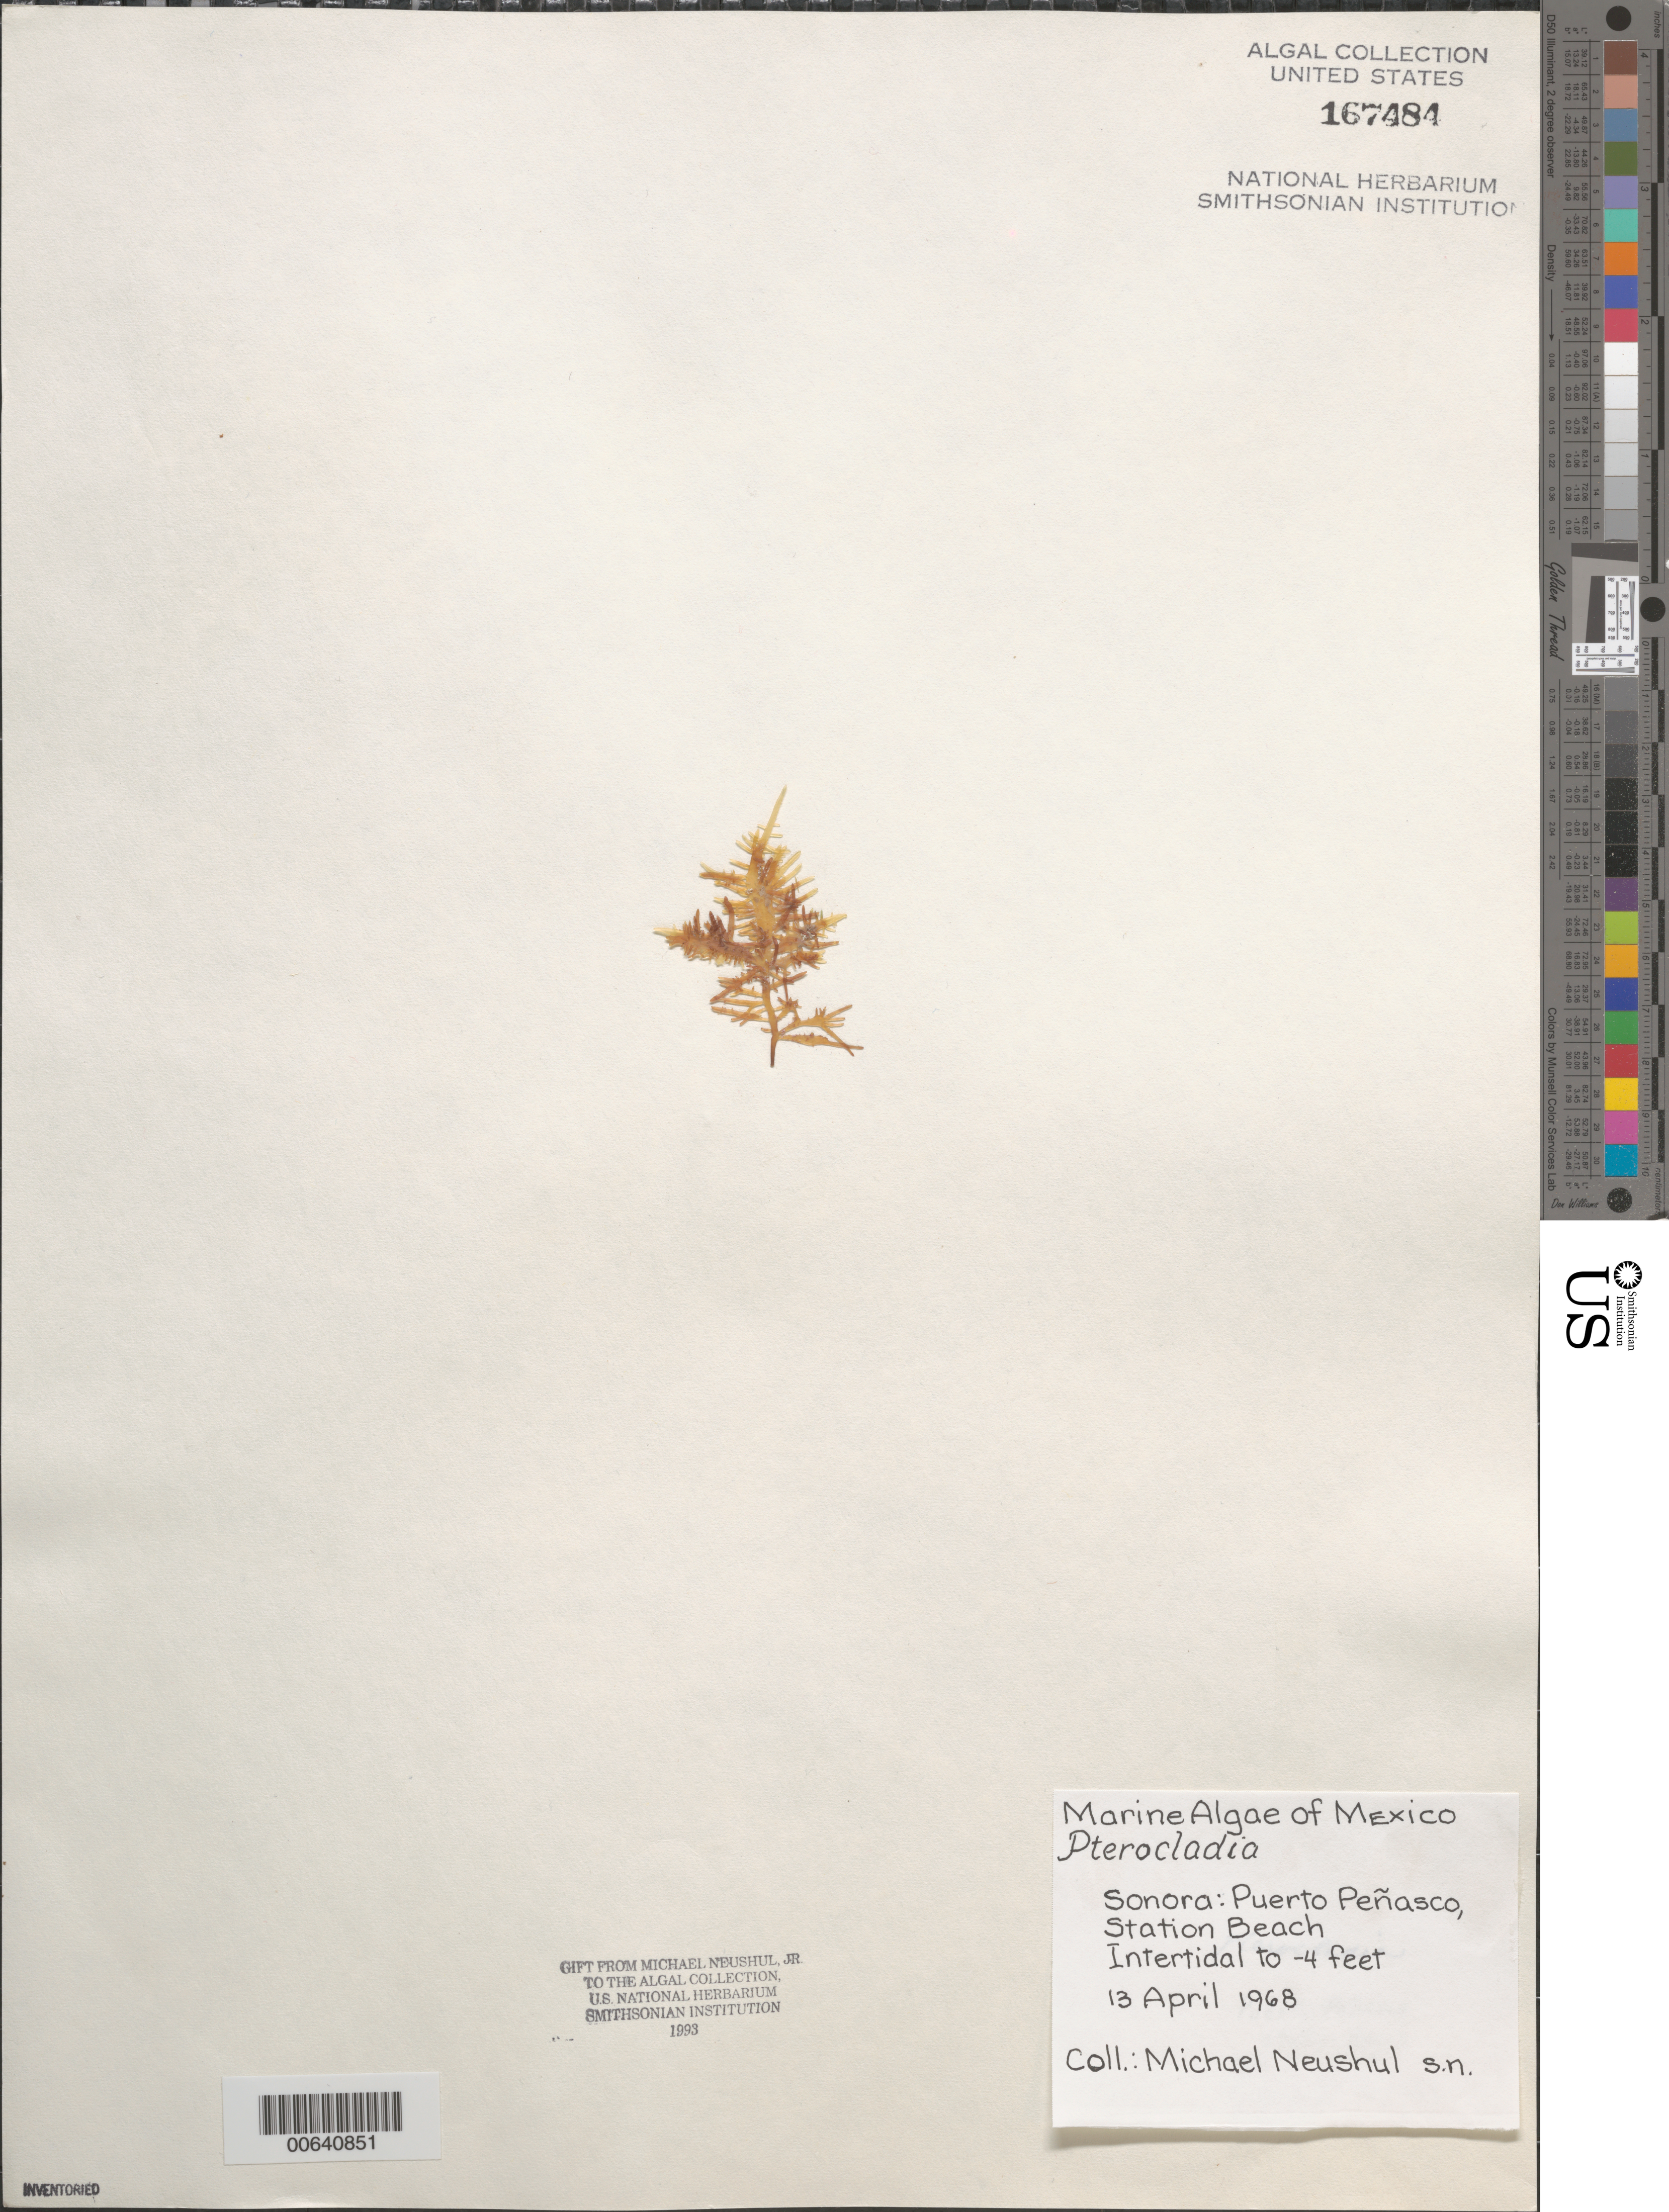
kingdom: Plantae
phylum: Rhodophyta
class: Florideophyceae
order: Gelidiales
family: Pterocladiaceae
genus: Pterocladia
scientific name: Pterocladia sp.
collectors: M. Neushul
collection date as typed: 13 Apr 1968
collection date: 1968-04-13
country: Mexico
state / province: Sonora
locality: Puerto Penasco, Playa Estacion (Station Beach)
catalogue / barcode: US 167484